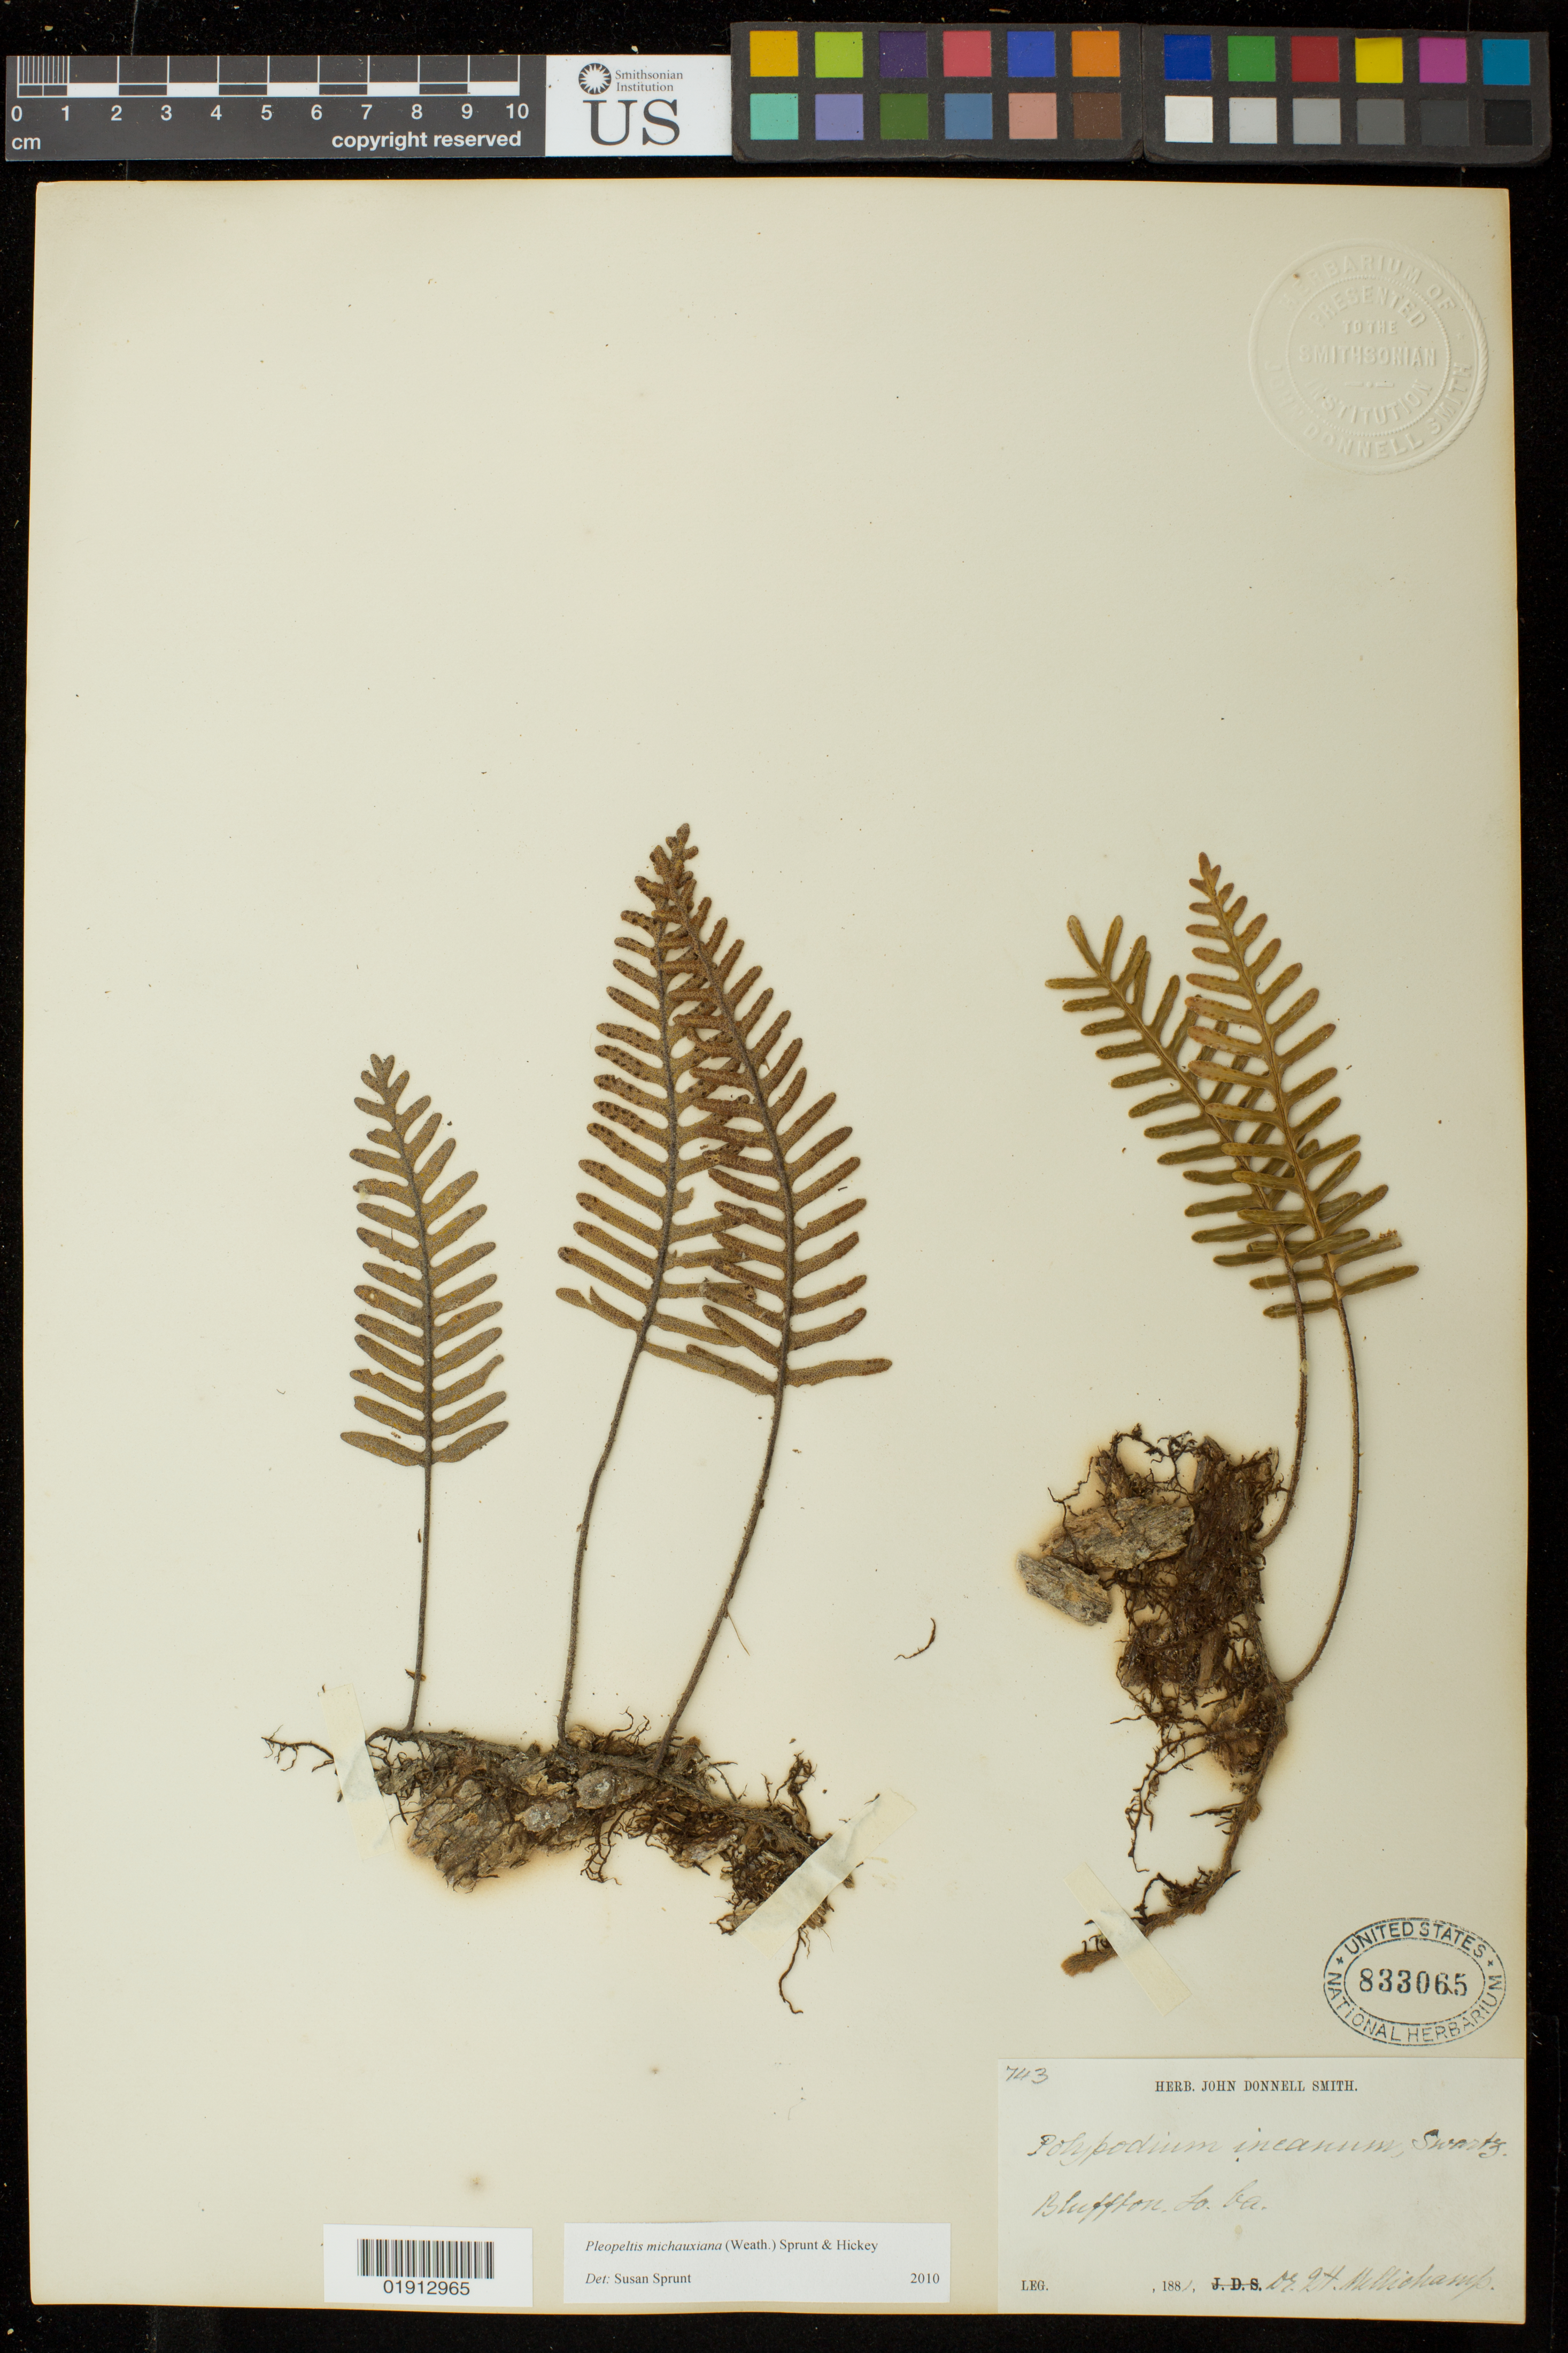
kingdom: Plantae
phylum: Tracheophyta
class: Polypodiopsida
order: Polypodiales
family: Polypodiaceae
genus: Pleopeltis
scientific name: Pleopeltis michauxiana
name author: (Weath.) Hickey & Sprunt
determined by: Sprunt, S. V.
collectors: J. H. Mellichamp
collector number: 743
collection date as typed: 1881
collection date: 1881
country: United States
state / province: South Carolina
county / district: Beaufort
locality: Bluffron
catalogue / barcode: US 833065